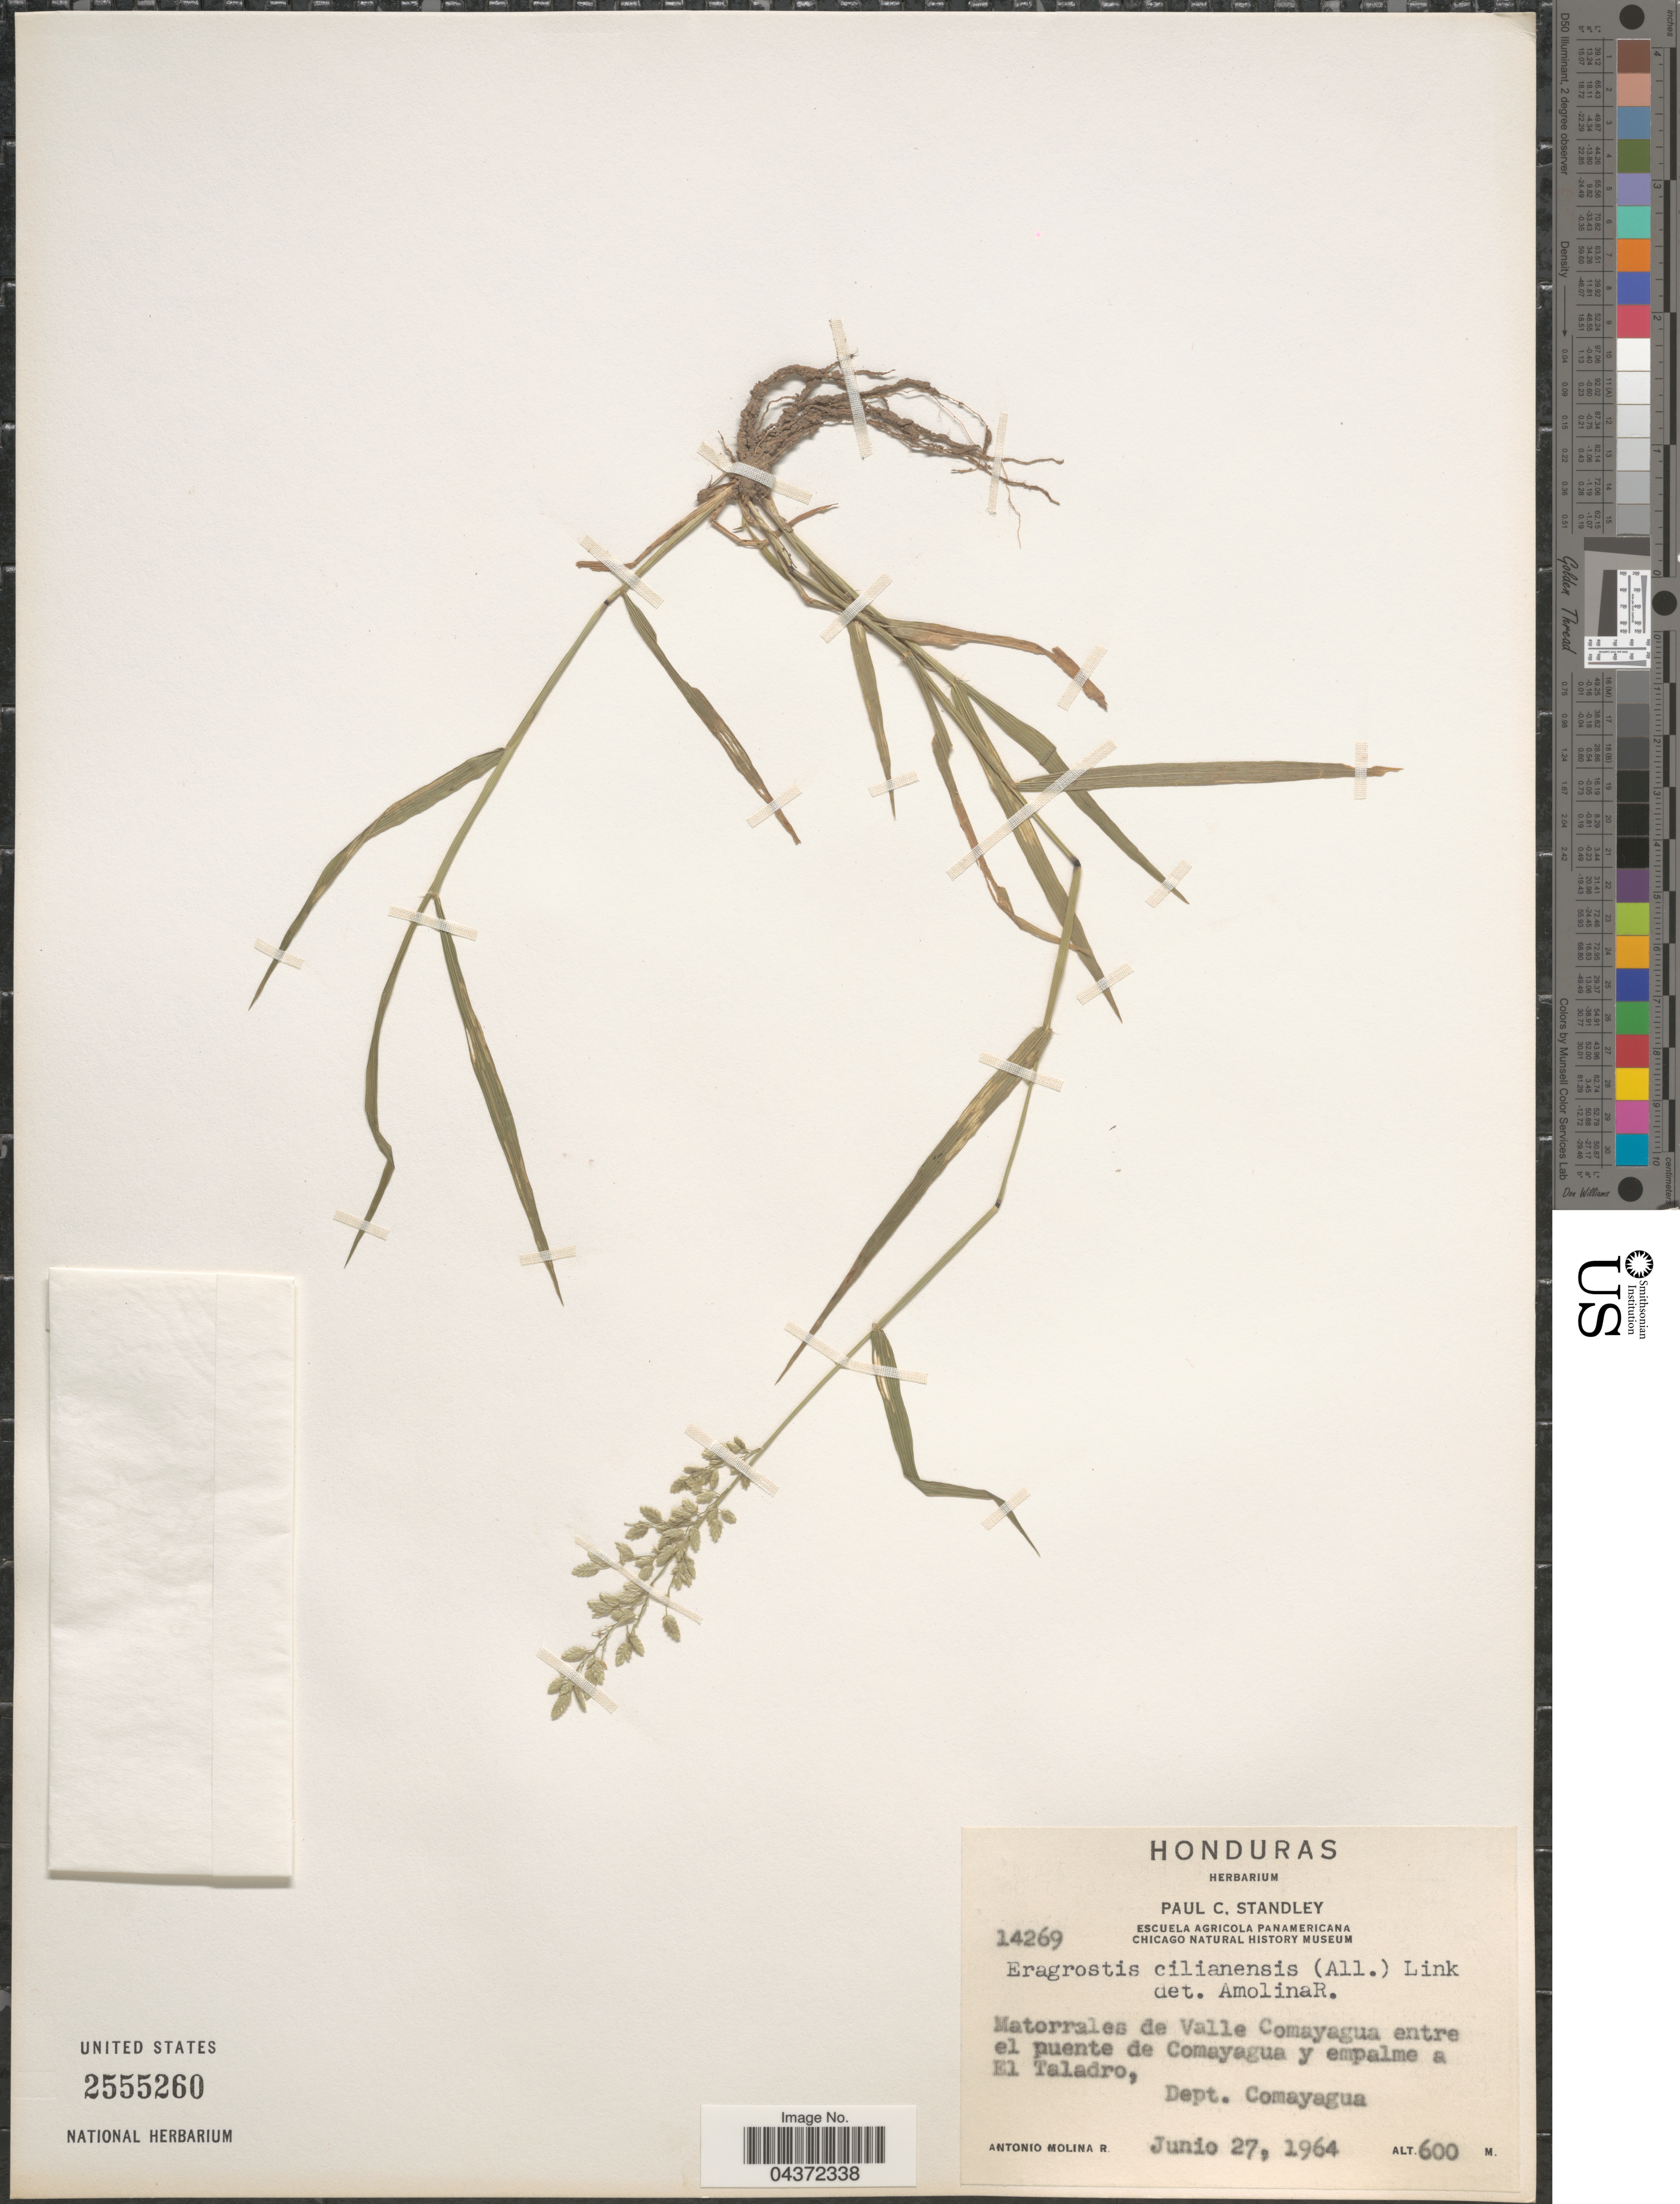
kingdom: Plantae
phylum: Tracheophyta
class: Liliopsida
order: Poales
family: Poaceae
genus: Eragrostis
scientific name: Eragrostis cilianensis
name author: (Bellardi) Vignolo ex Janch.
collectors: A. Molina R.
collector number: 14269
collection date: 1964-06-27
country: Honduras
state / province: Comayagua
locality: Matorrales de Valle Comayagua entre el puente de Comayagua y empalme a El Taladro, Dept. Comayagua.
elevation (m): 600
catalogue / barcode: US 2555260